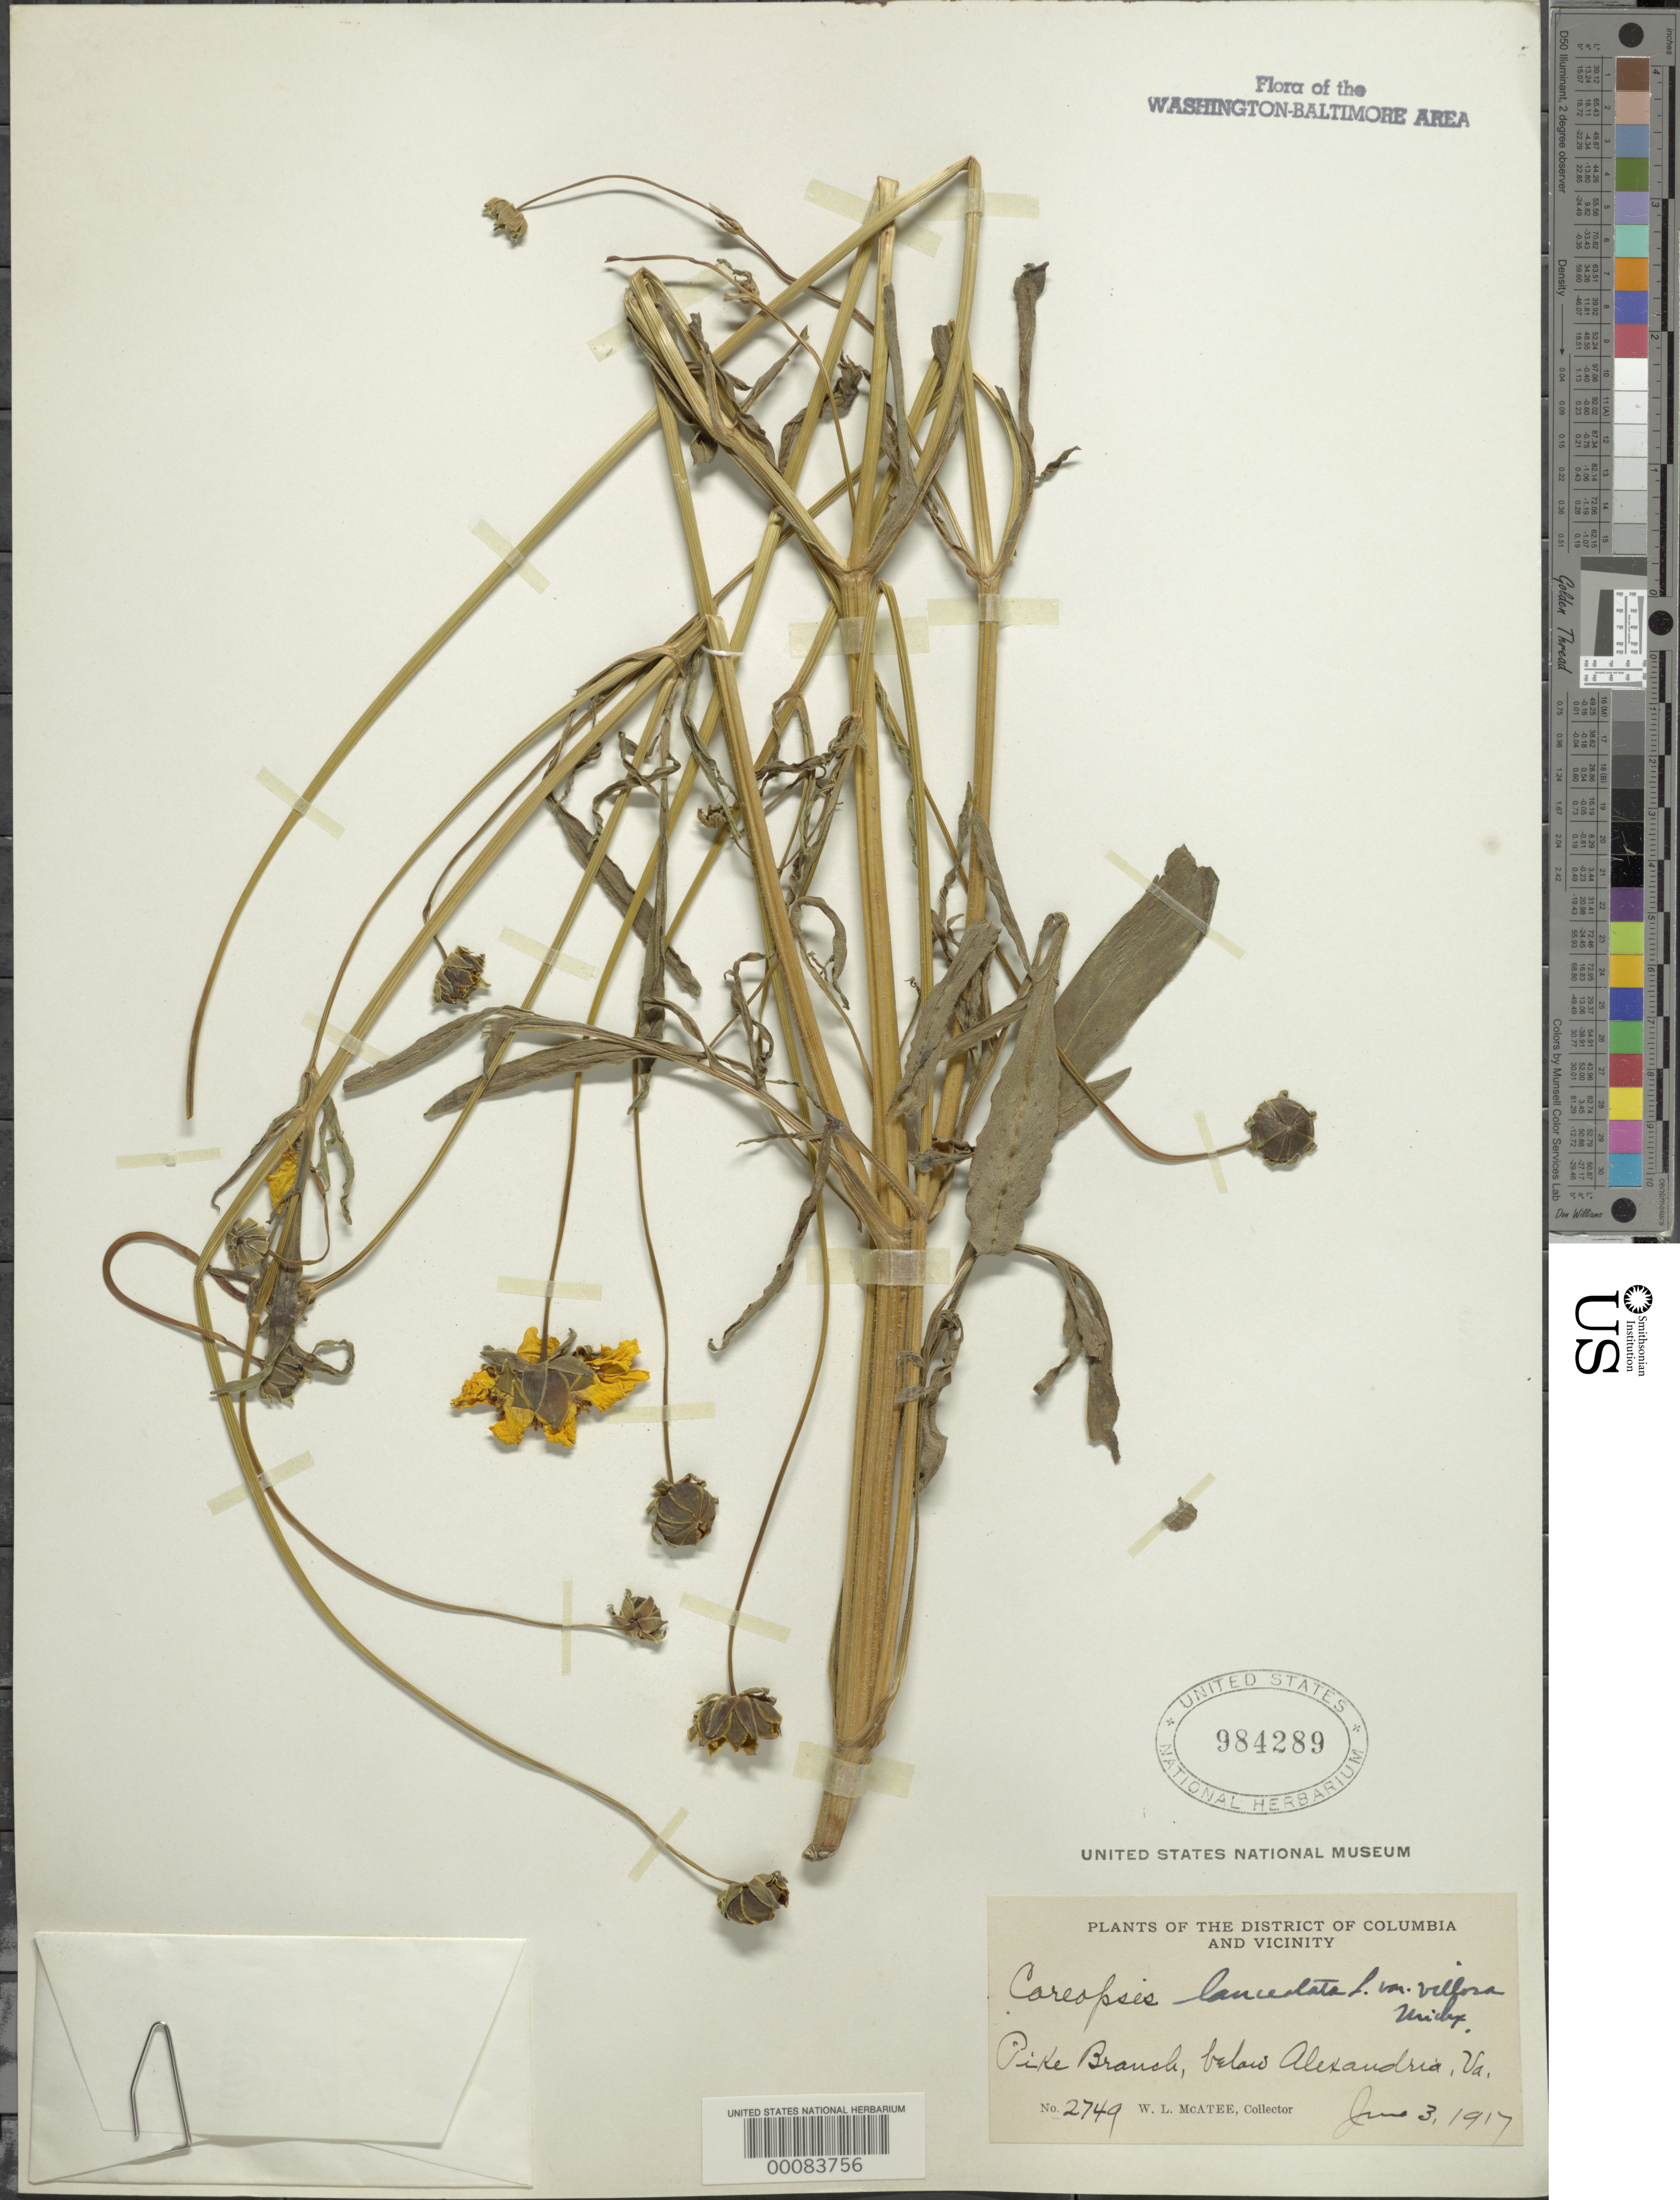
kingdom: Plantae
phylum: Tracheophyta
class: Magnoliopsida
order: Asterales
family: Asteraceae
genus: Coreopsis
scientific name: Coreopsis lanceolata var. villosa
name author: Michx.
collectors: W. McAtee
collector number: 2749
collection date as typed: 03 Jun 1917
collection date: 1917-06-03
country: United States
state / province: Virginia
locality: Below Alexandria Pike Branch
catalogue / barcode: US 984289